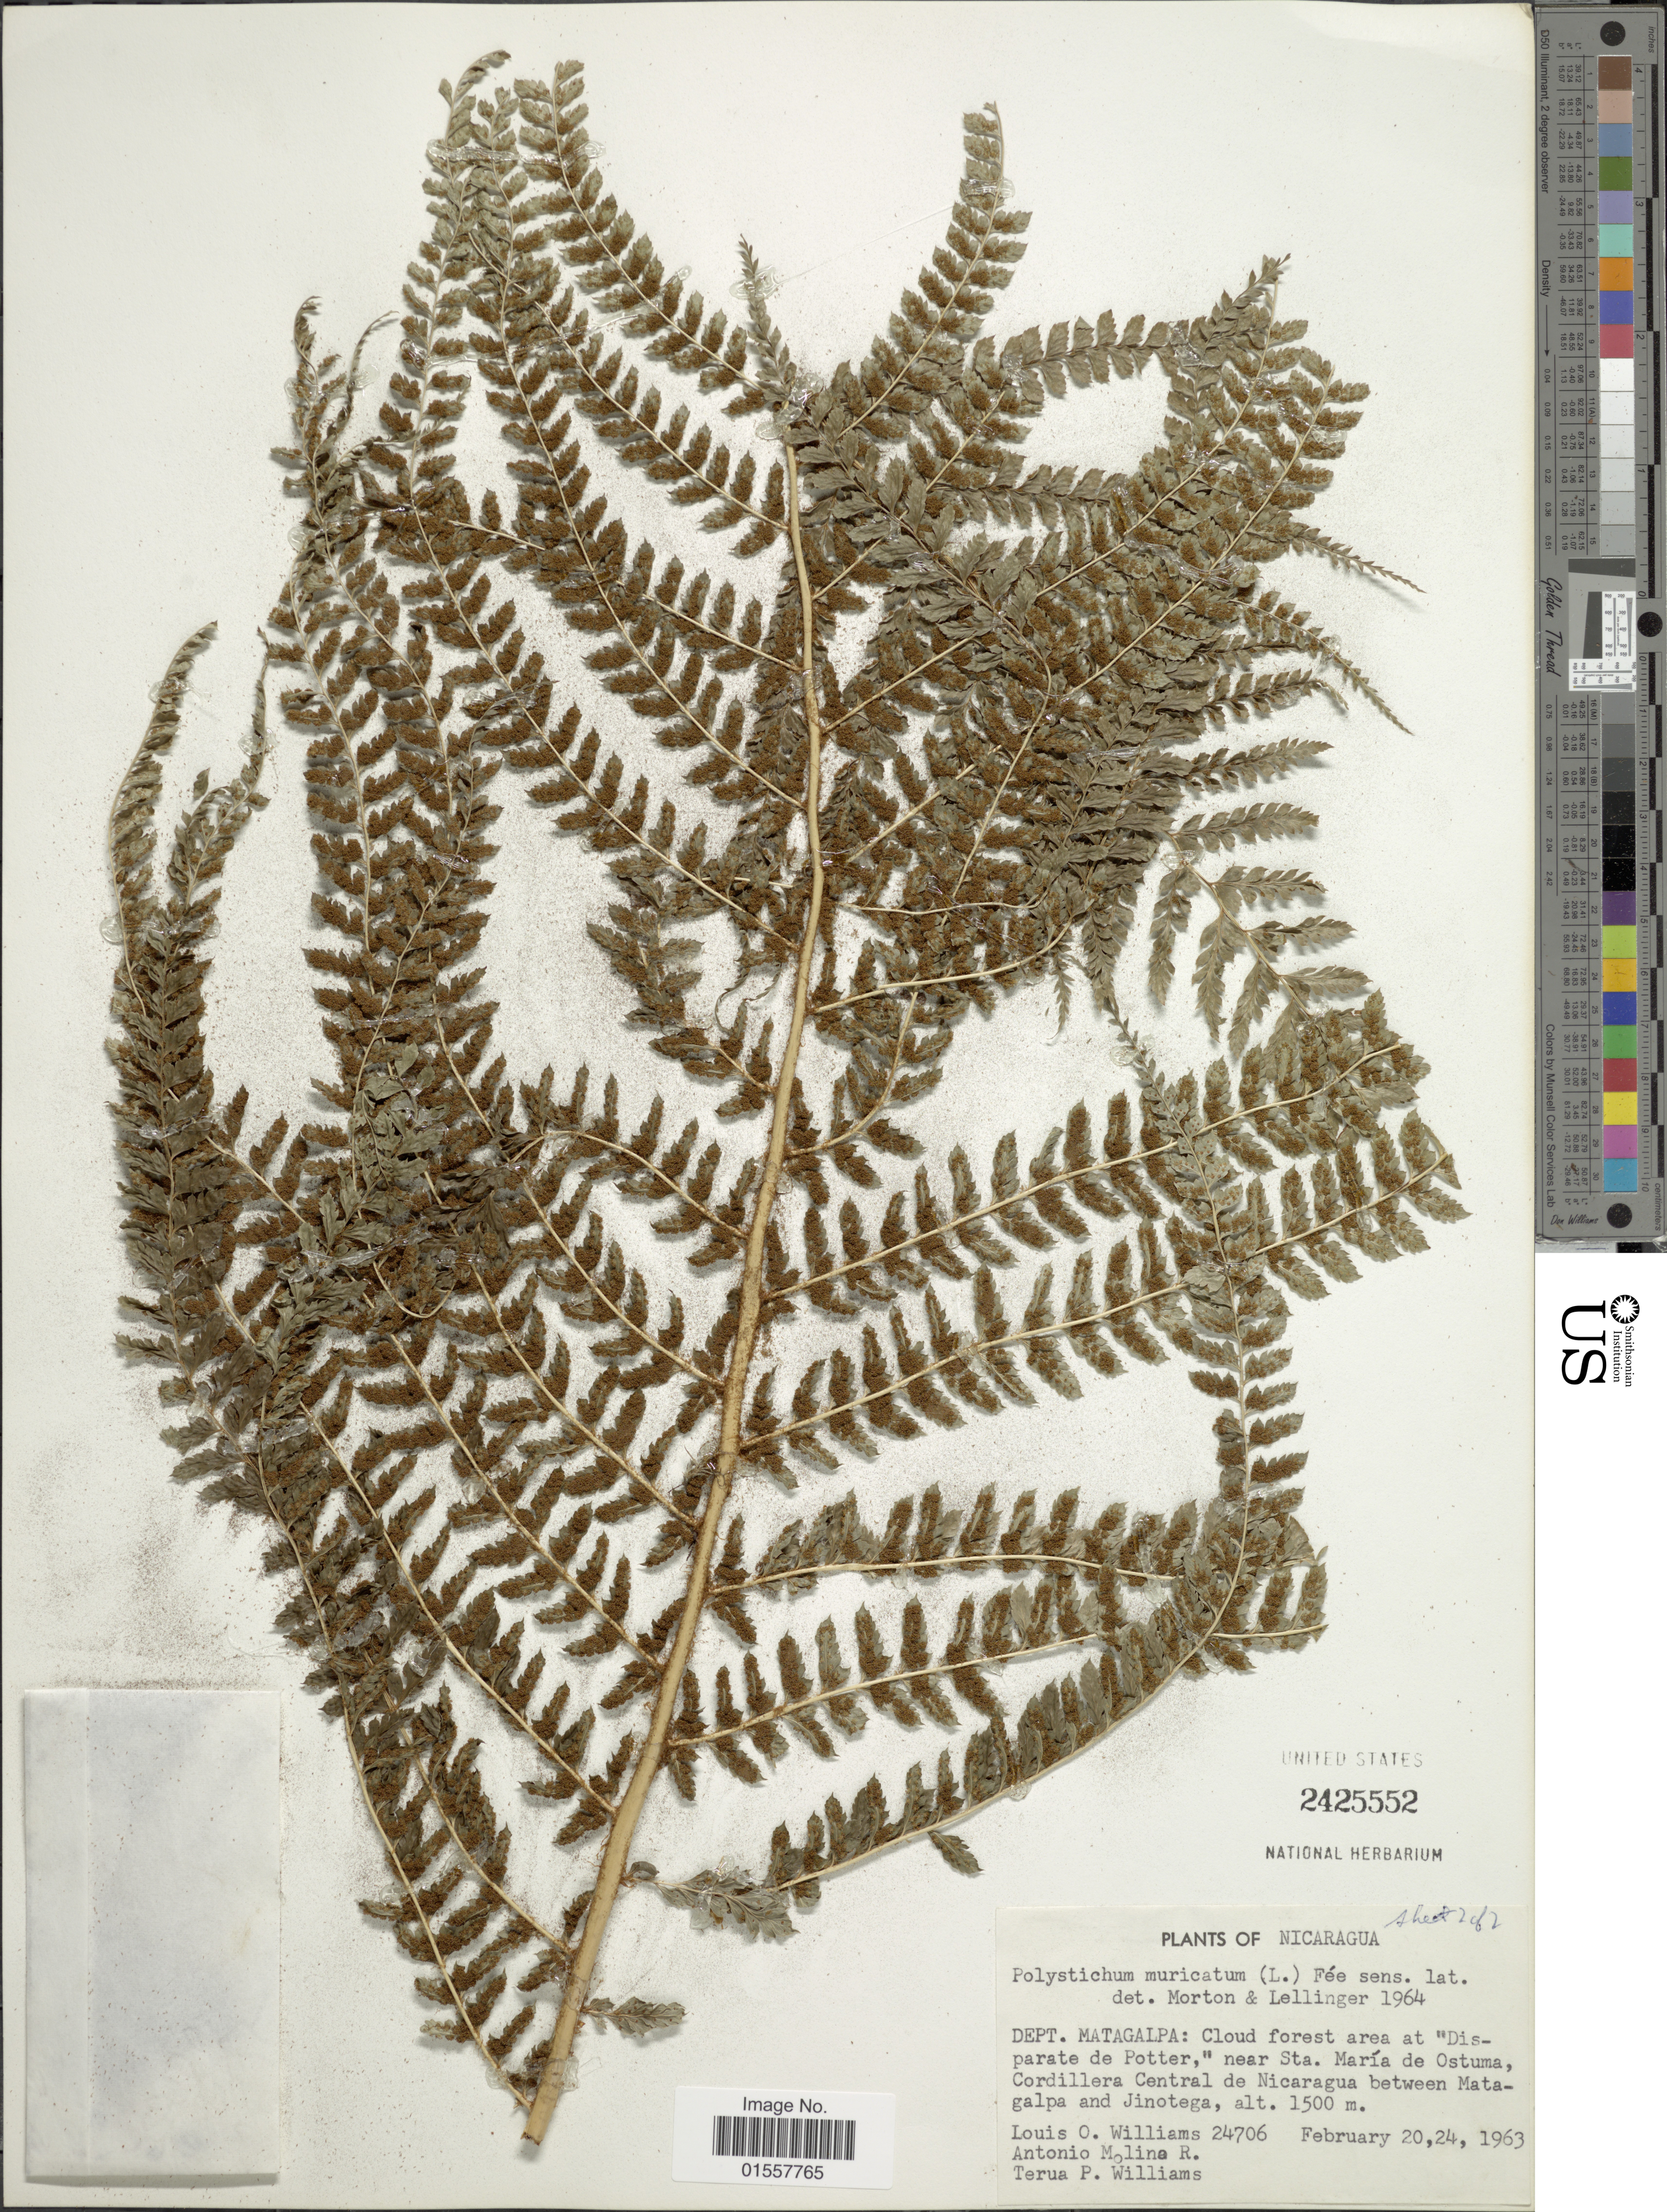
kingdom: Plantae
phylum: Tracheophyta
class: Polypodiopsida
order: Polypodiales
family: Dryopteridaceae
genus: Polystichum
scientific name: Polystichum muricatum var. bicolor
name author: (L.) Fée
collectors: L. O. Williams, A. Molina R. & T. P. Williams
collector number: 24706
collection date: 1963-02-20/1963-02-24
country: Nicaragua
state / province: Matagalpa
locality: Dept. Matagalpa: cloud forest area at Disparate de Potter, near Sta. Maria de Ostuma, Cordillera Central de Nicaragua between Matagalpa and Jinotega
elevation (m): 1500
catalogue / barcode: US 2425552